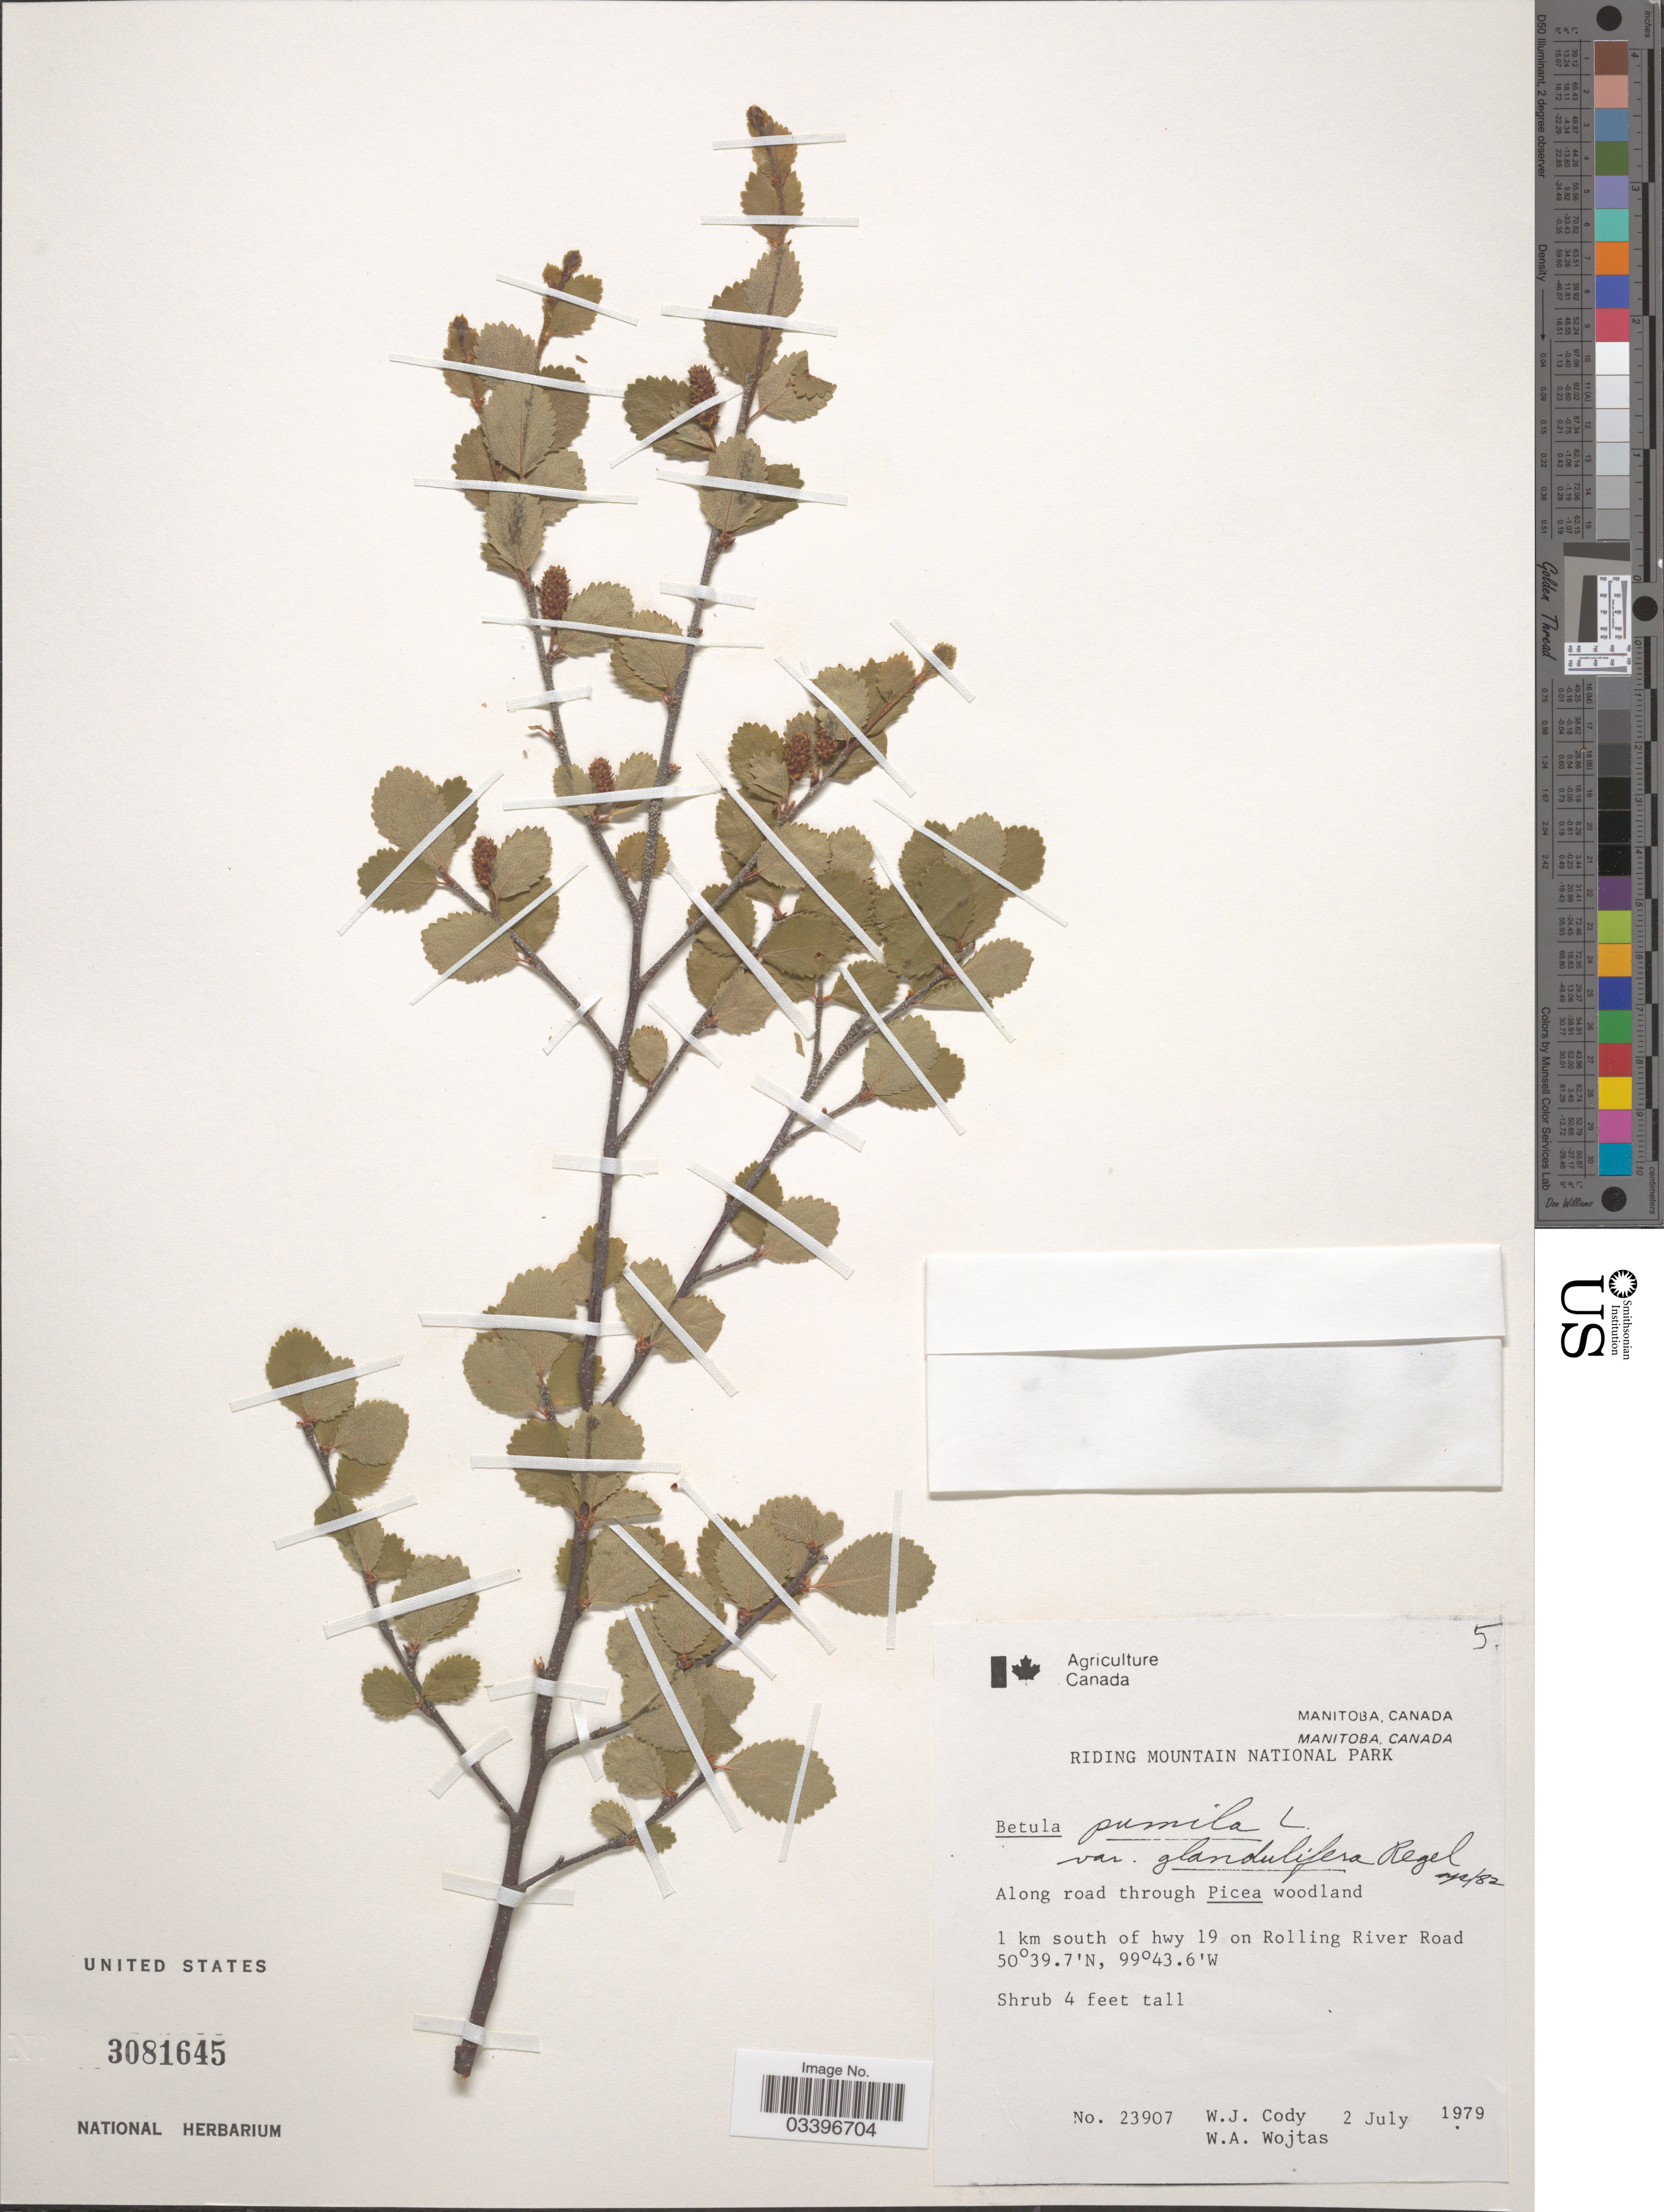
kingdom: Plantae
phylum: Tracheophyta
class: Magnoliopsida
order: Fagales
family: Betulaceae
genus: Betula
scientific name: Betula pumila var. glandulifera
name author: Regel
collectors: W. Cody & W. Wojtas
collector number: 23907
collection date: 1979-07-02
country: Canada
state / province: Manitoba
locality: Riding Mountain National Park. 1 km south of hwy 19 on Rolling River Road.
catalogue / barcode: US 3081645